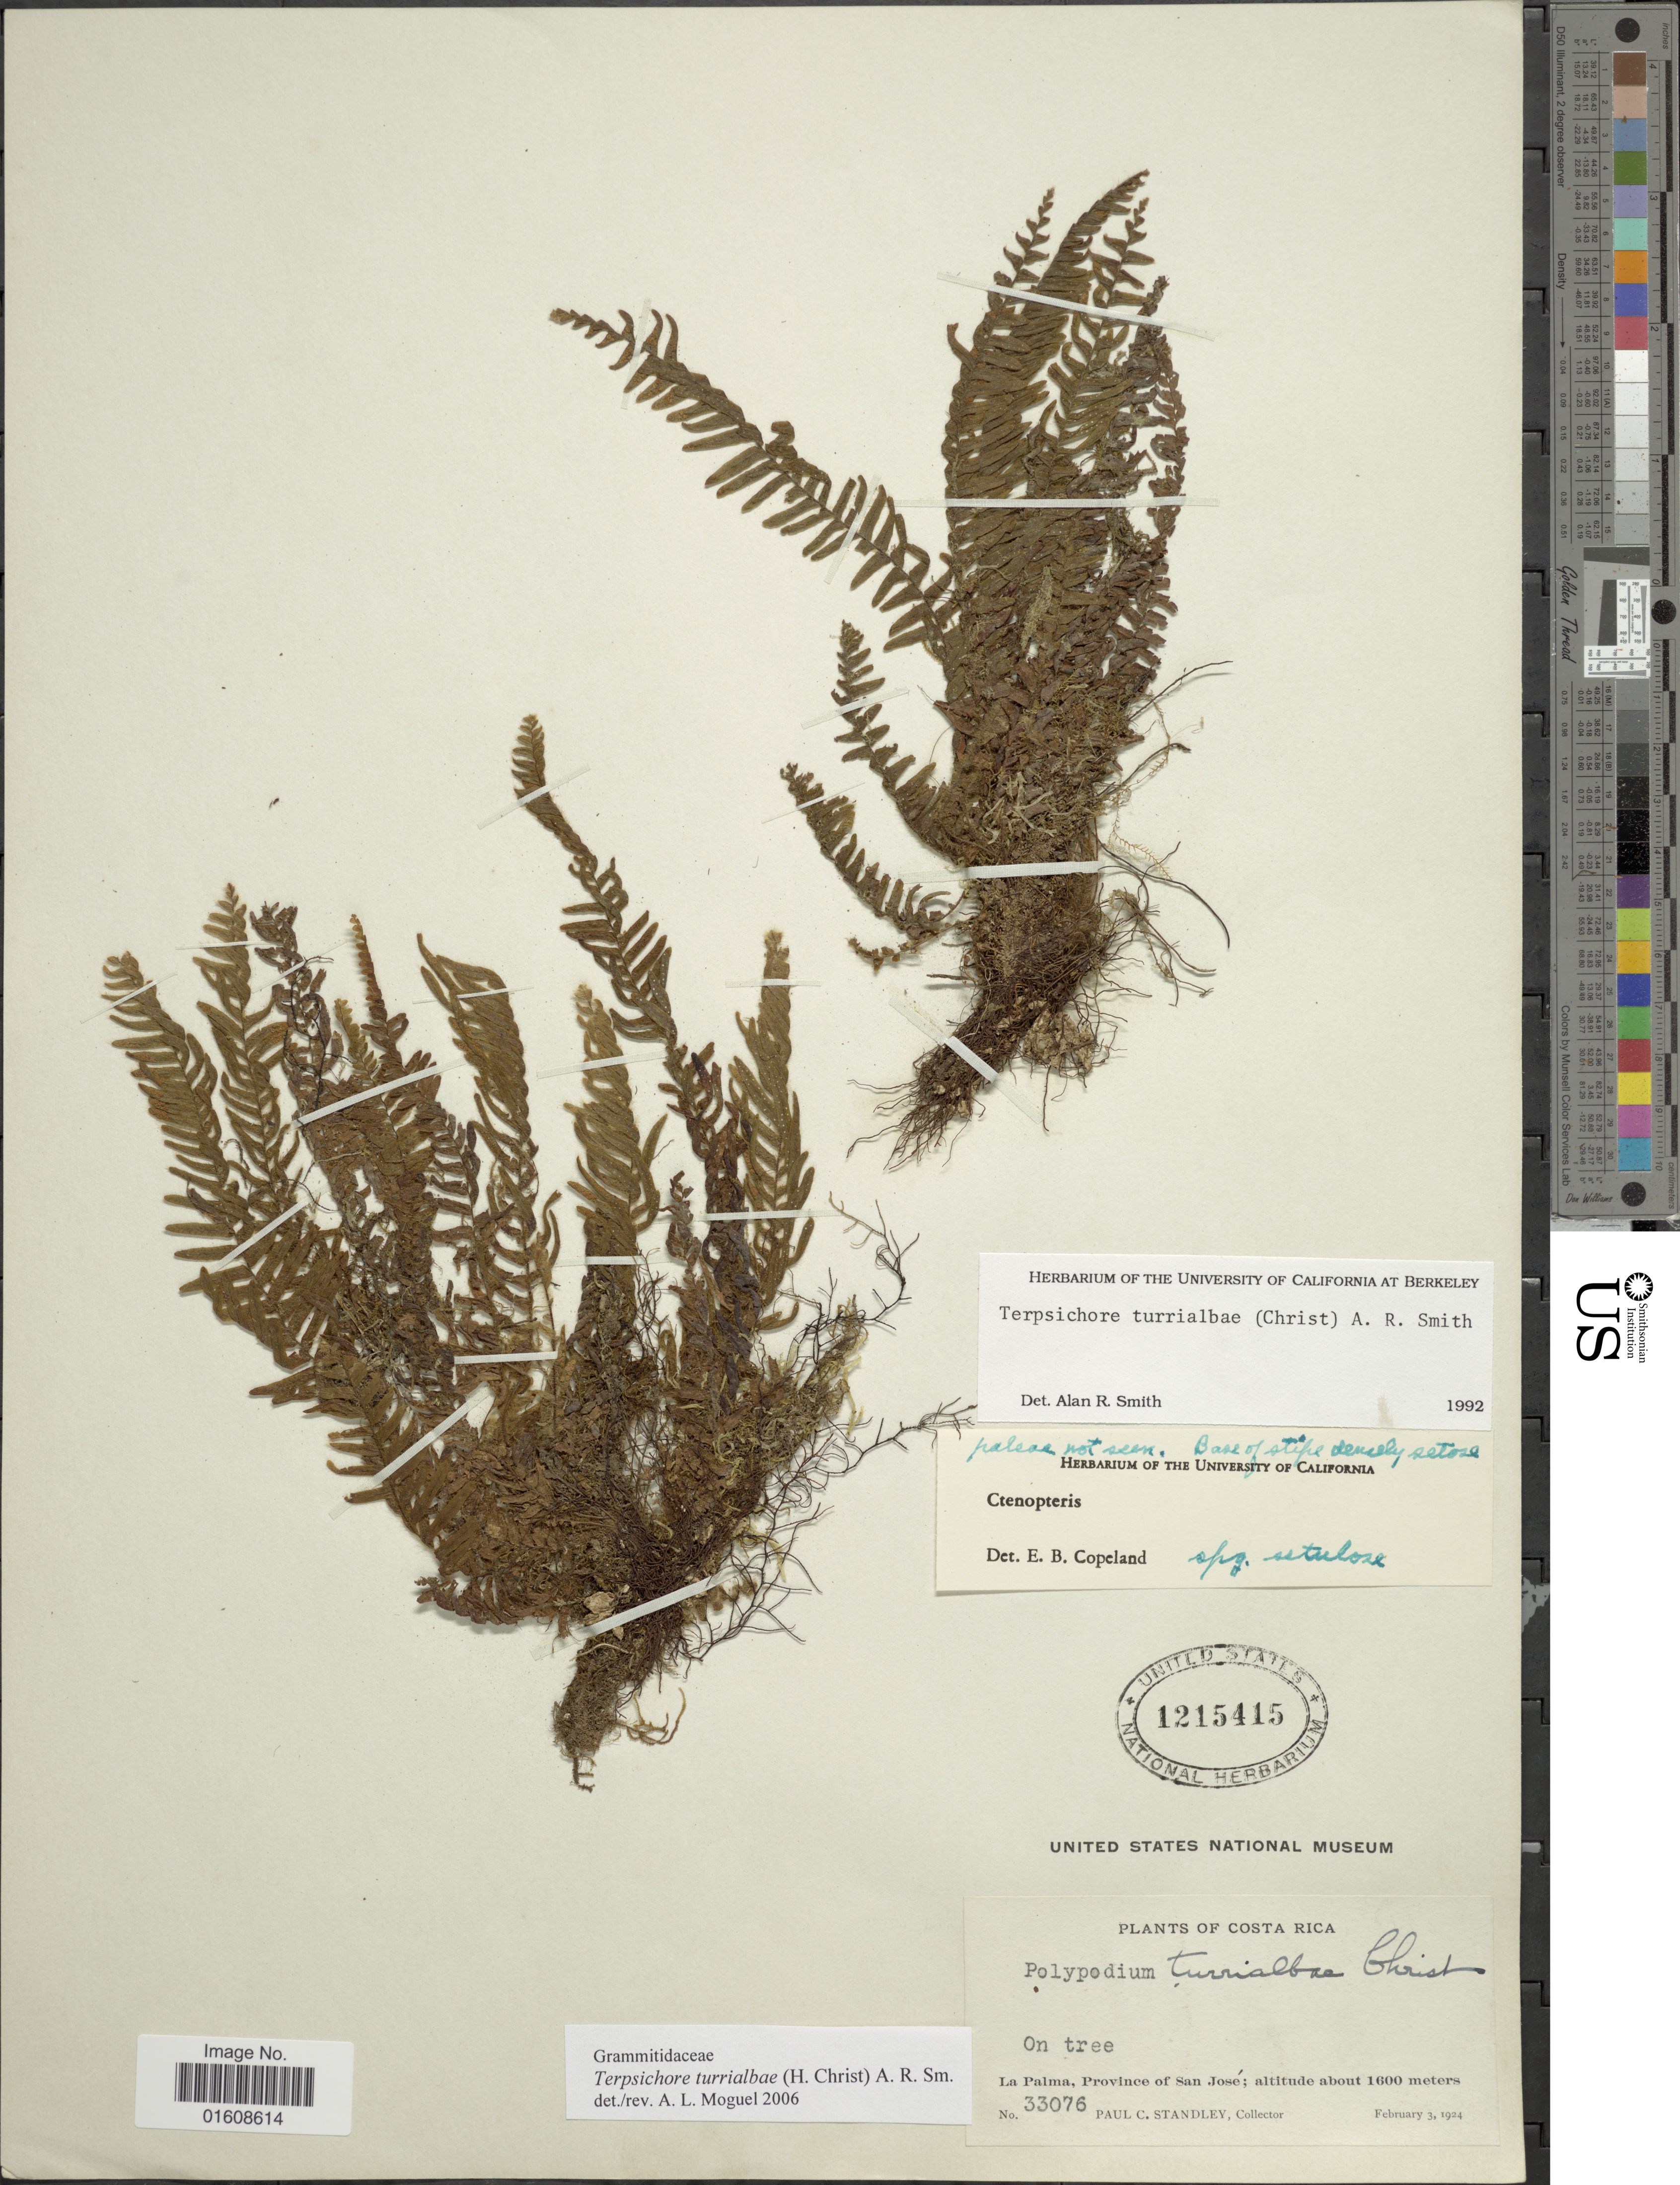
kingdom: Plantae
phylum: Tracheophyta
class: Polypodiopsida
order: Polypodiales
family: Polypodiaceae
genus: Alansmia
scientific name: Alansmia turrialbae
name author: (Christ) Moguel & M. Kessler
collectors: P. C. Standley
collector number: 33076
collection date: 1924-02-03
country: Costa Rica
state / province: San José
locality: La Palma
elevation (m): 1600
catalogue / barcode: US 1215415